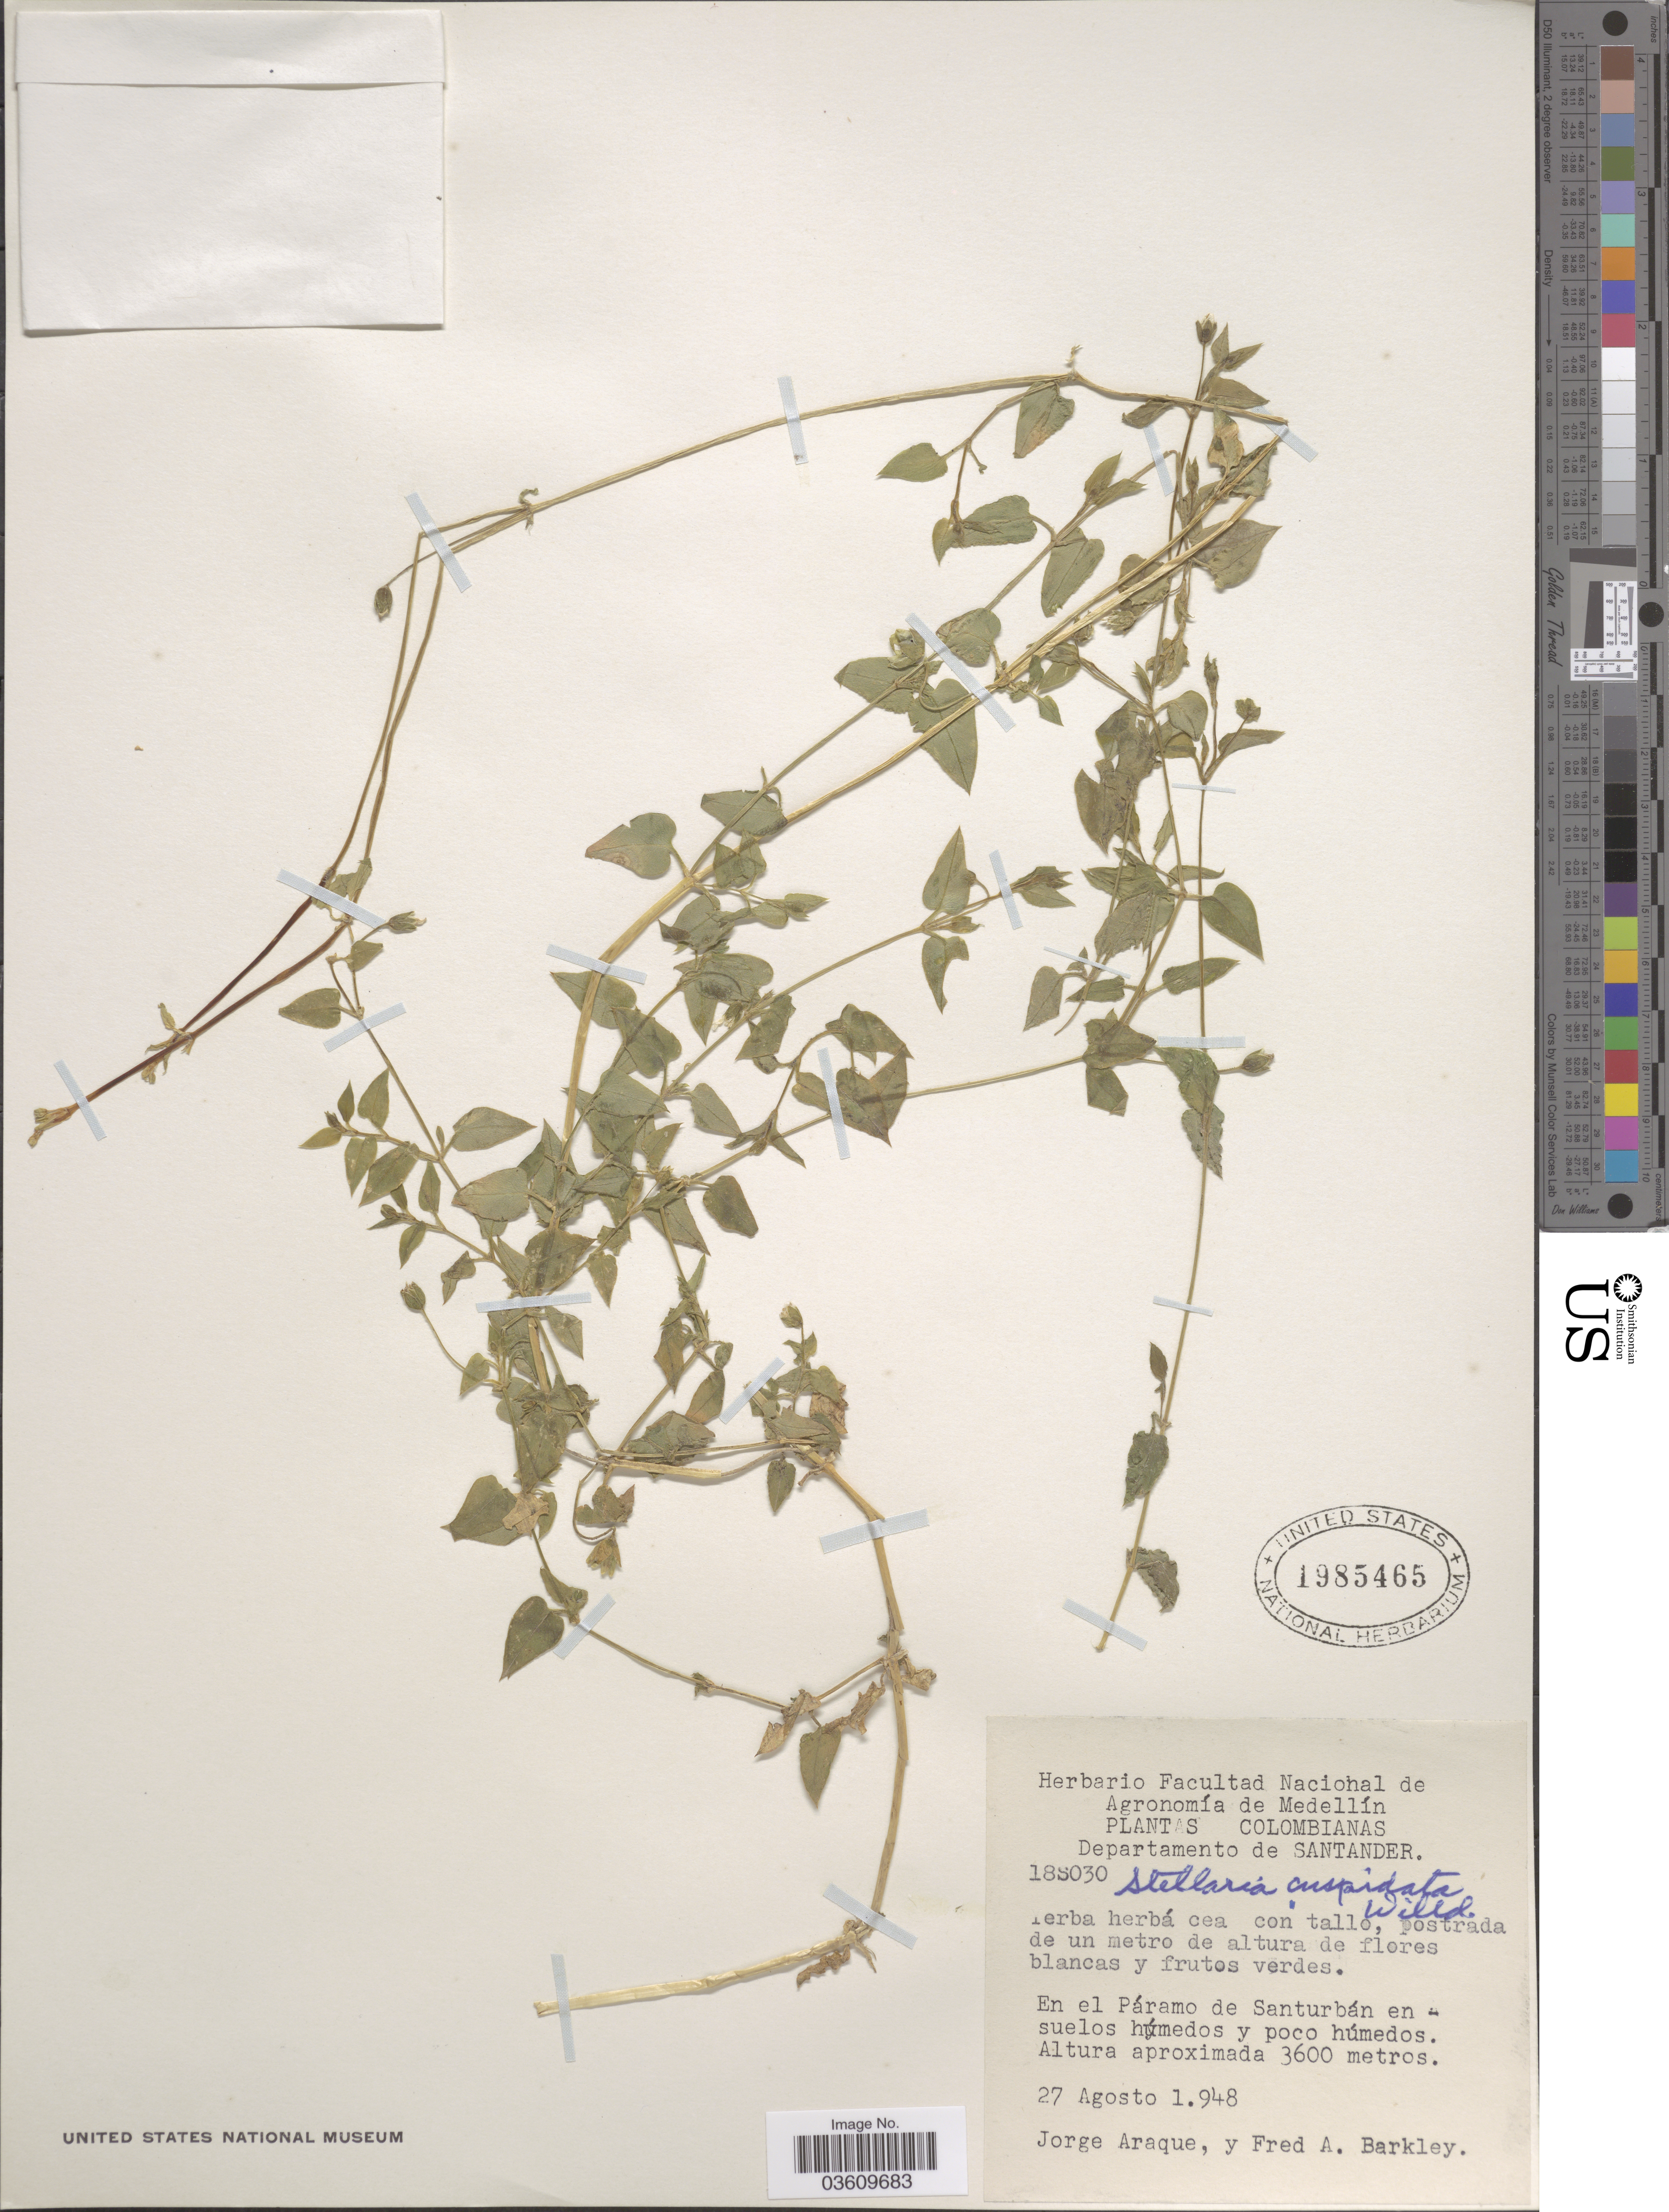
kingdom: Plantae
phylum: Tracheophyta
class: Magnoliopsida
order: Caryophyllales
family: Caryophyllaceae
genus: Stellaria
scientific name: Stellaria cuspidata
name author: Willd. ex Schltdl.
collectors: J. Araque & F. A. Barkley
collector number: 18S030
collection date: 1948-08-27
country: Colombia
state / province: Santander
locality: Departamento de Santander. En el Páramo de Santurbán en suelos húmedos y poco húmedos.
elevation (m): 3600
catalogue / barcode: US 1985465